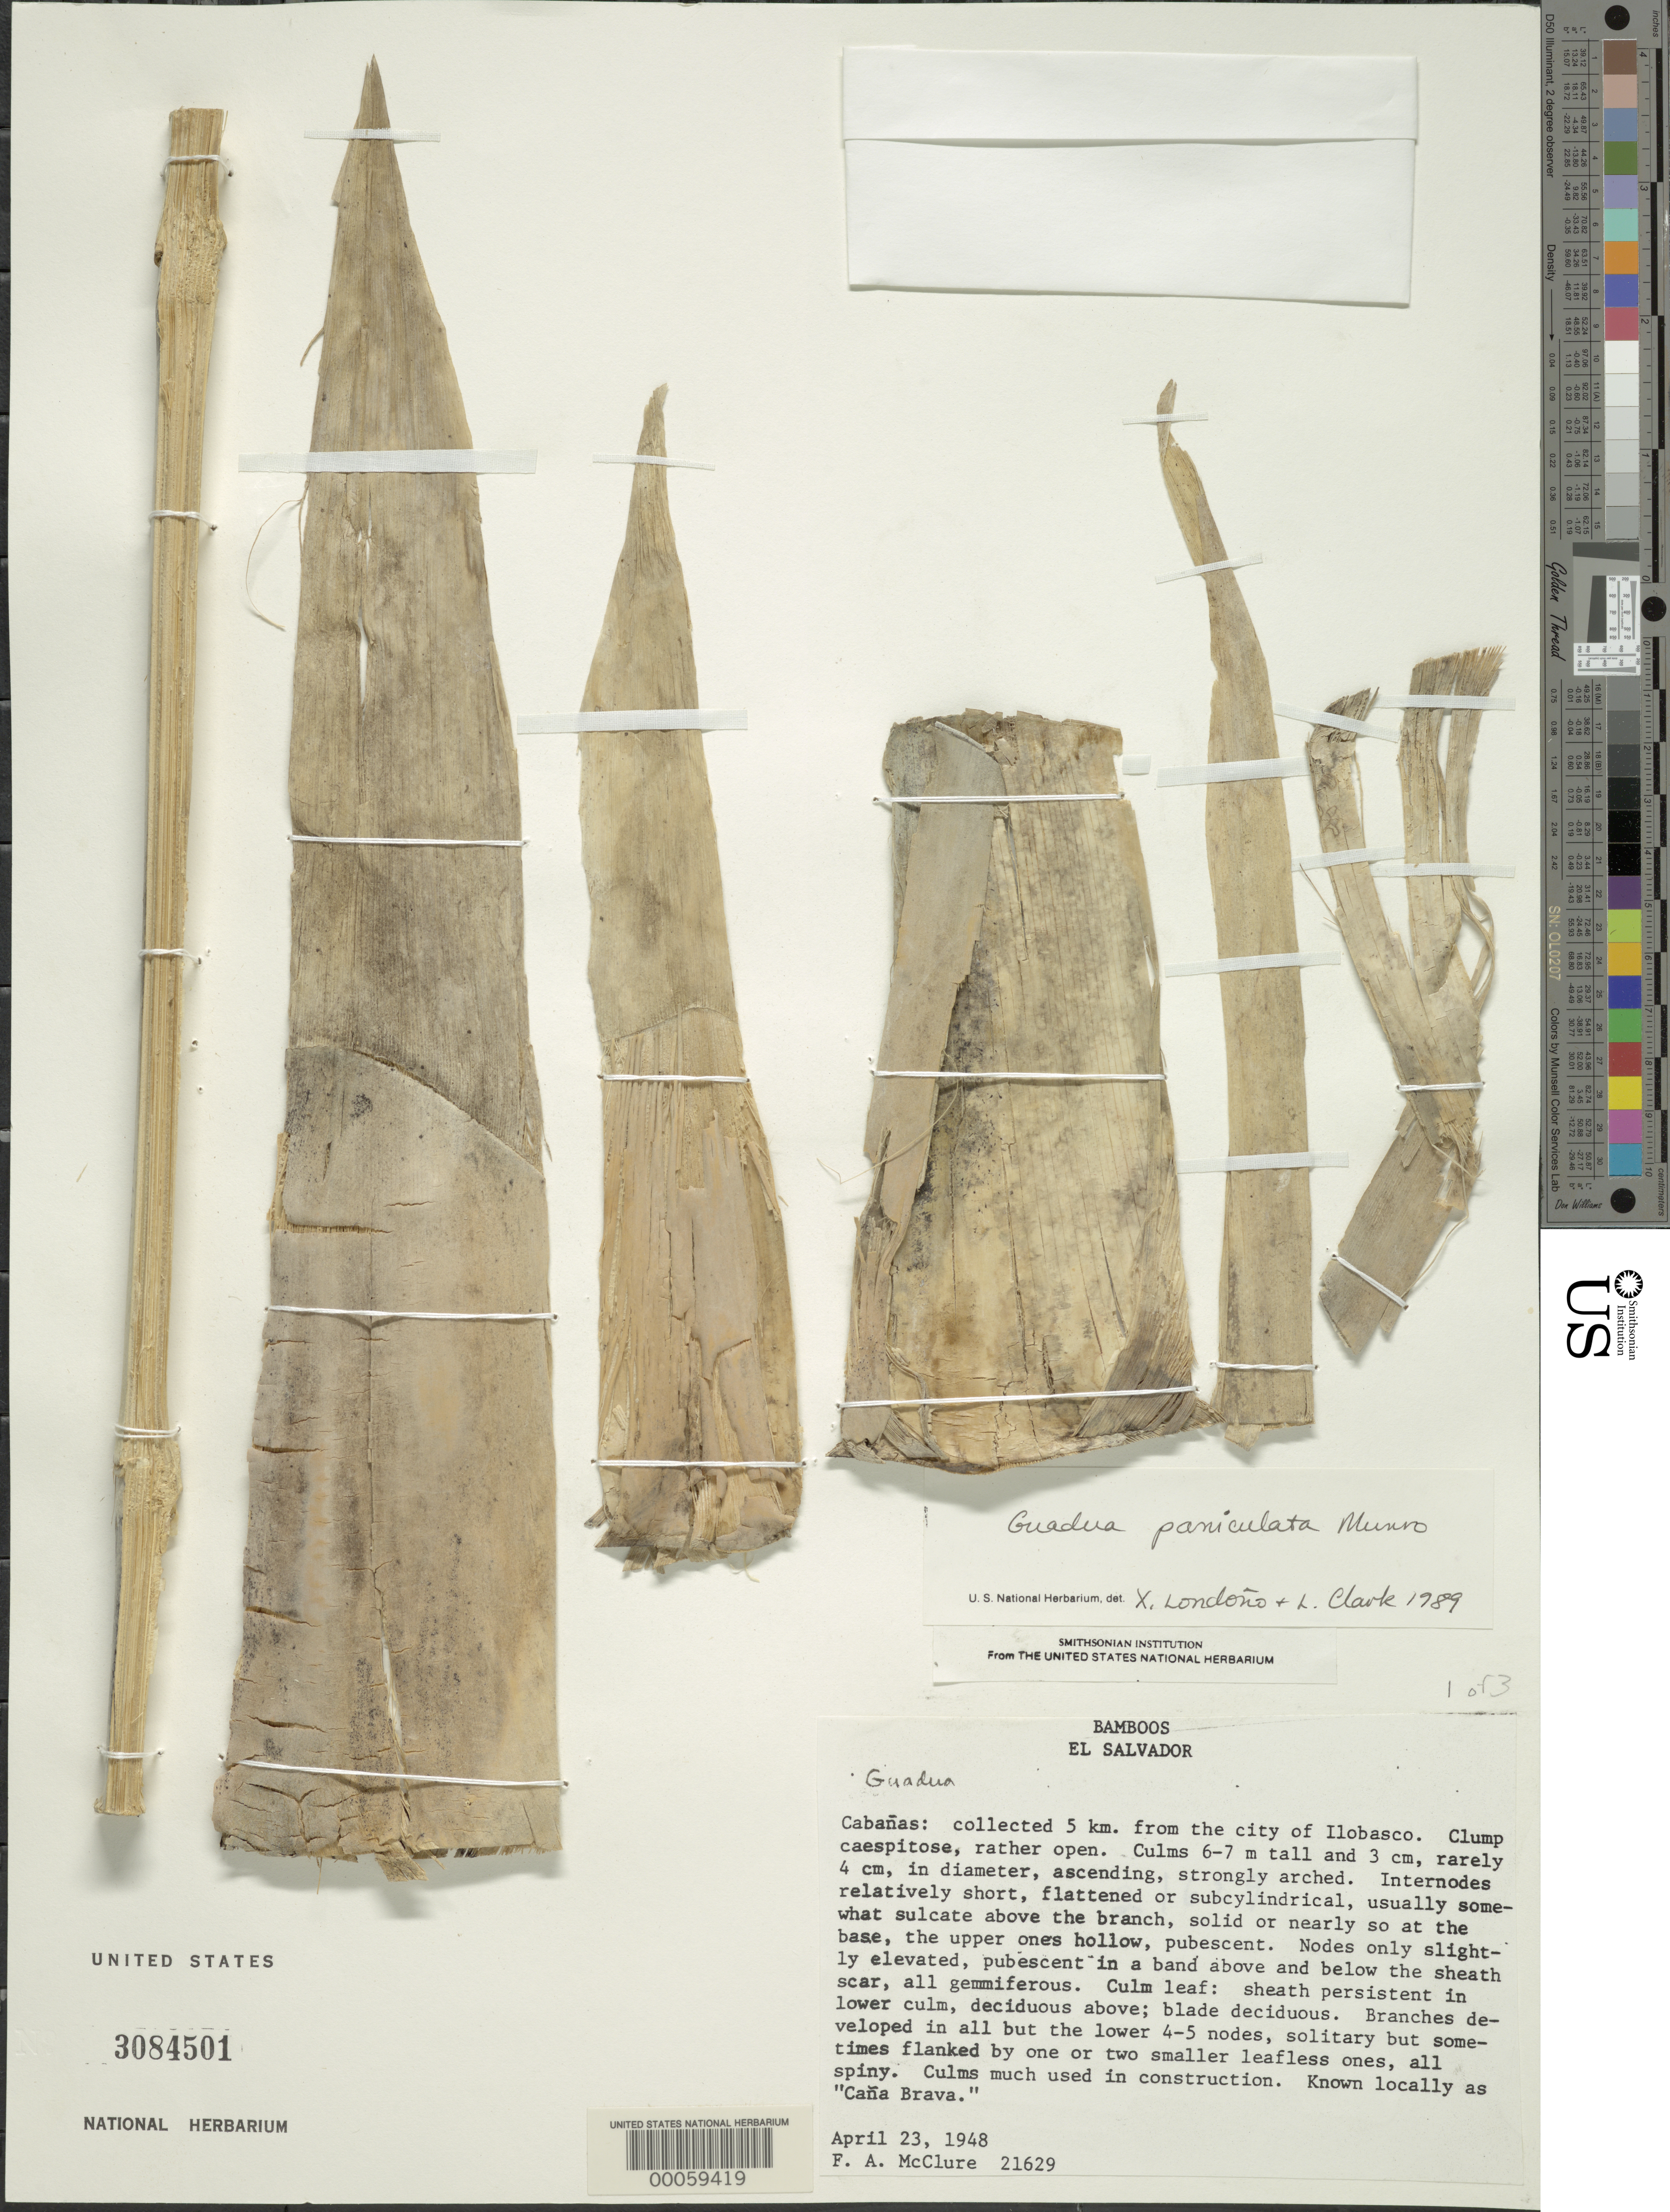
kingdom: Plantae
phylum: Tracheophyta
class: Liliopsida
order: Poales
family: Poaceae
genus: Guadua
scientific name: Guadua paniculata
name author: Munro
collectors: F. A. McClure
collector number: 21629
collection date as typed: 23 Apr 1948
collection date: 1948-04-23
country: El Salvador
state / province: Cabañas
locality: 5 km from Ilobasco City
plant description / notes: Second set of 4 are attached to 2 bulkies.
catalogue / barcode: US 3084501